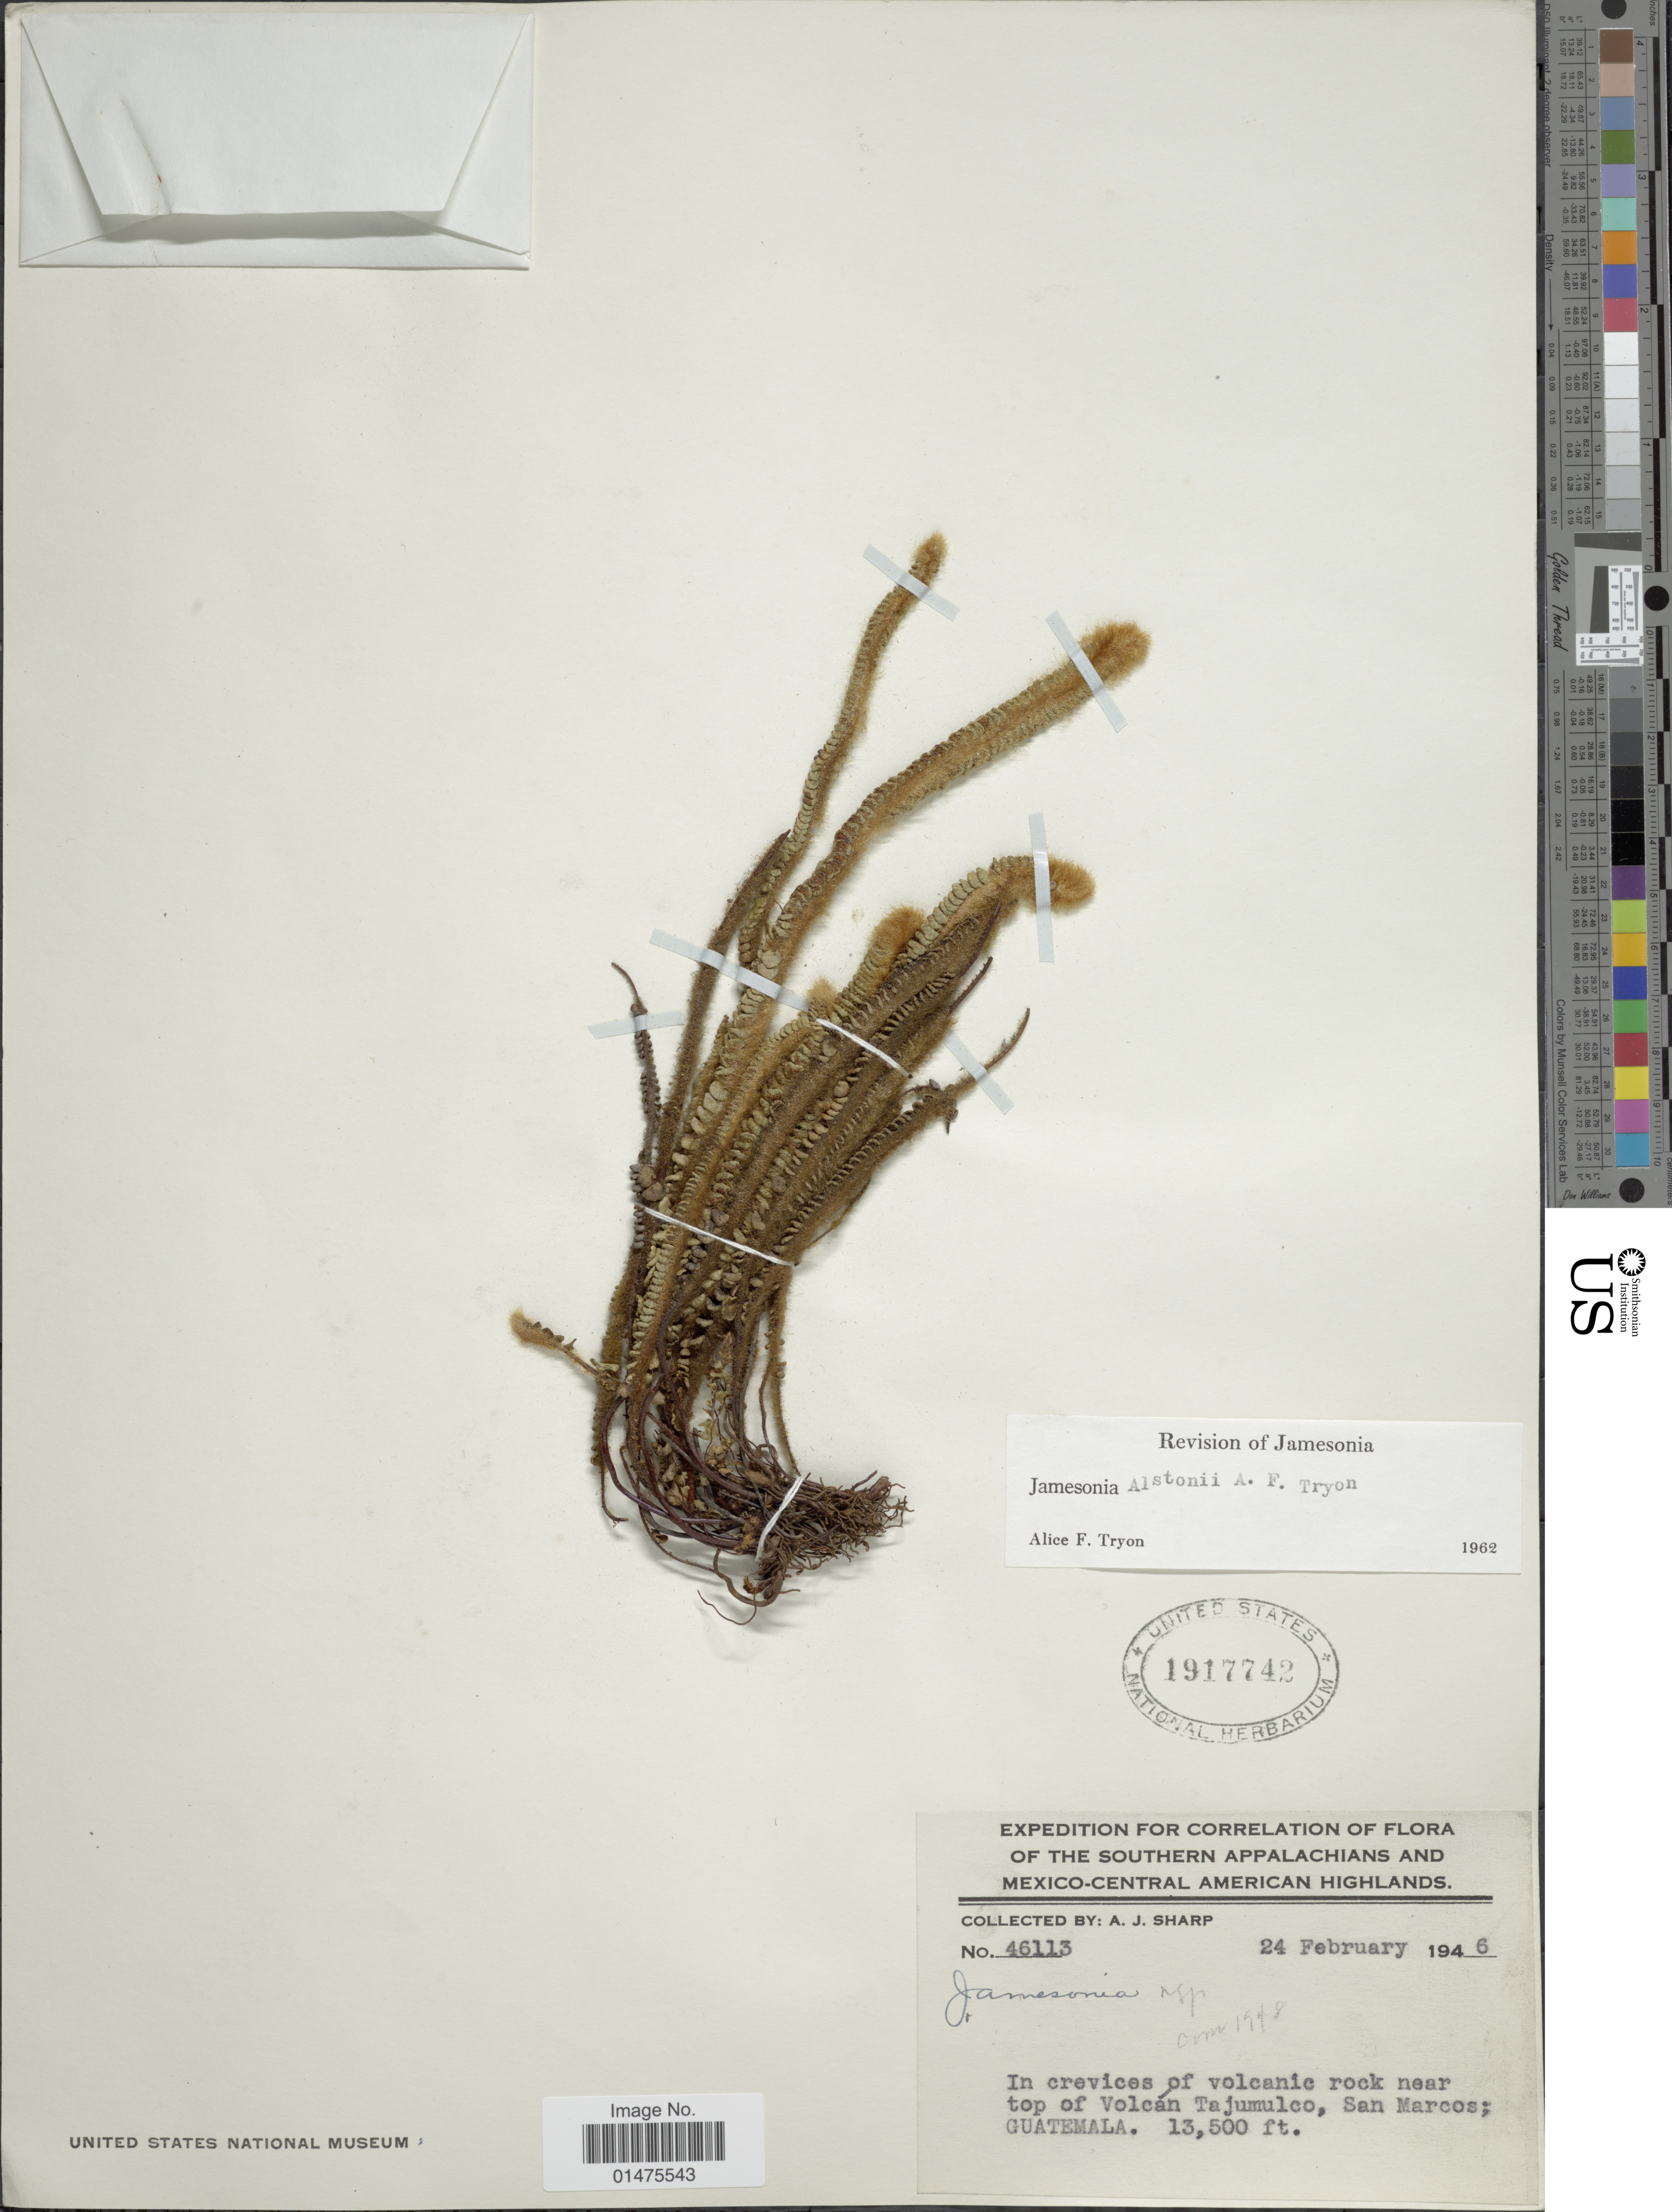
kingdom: Plantae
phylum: Tracheophyta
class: Polypodiopsida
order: Polypodiales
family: Pteridaceae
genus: Jamesonia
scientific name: Jamesonia alstonii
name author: A.F. Tryon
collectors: A. J. Sharp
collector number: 46113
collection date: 1946-02-24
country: Guatemala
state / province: San Marcos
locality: In crevices of volcanic rock near top of Volcán Tajumulco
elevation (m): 4115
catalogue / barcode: US 1917742